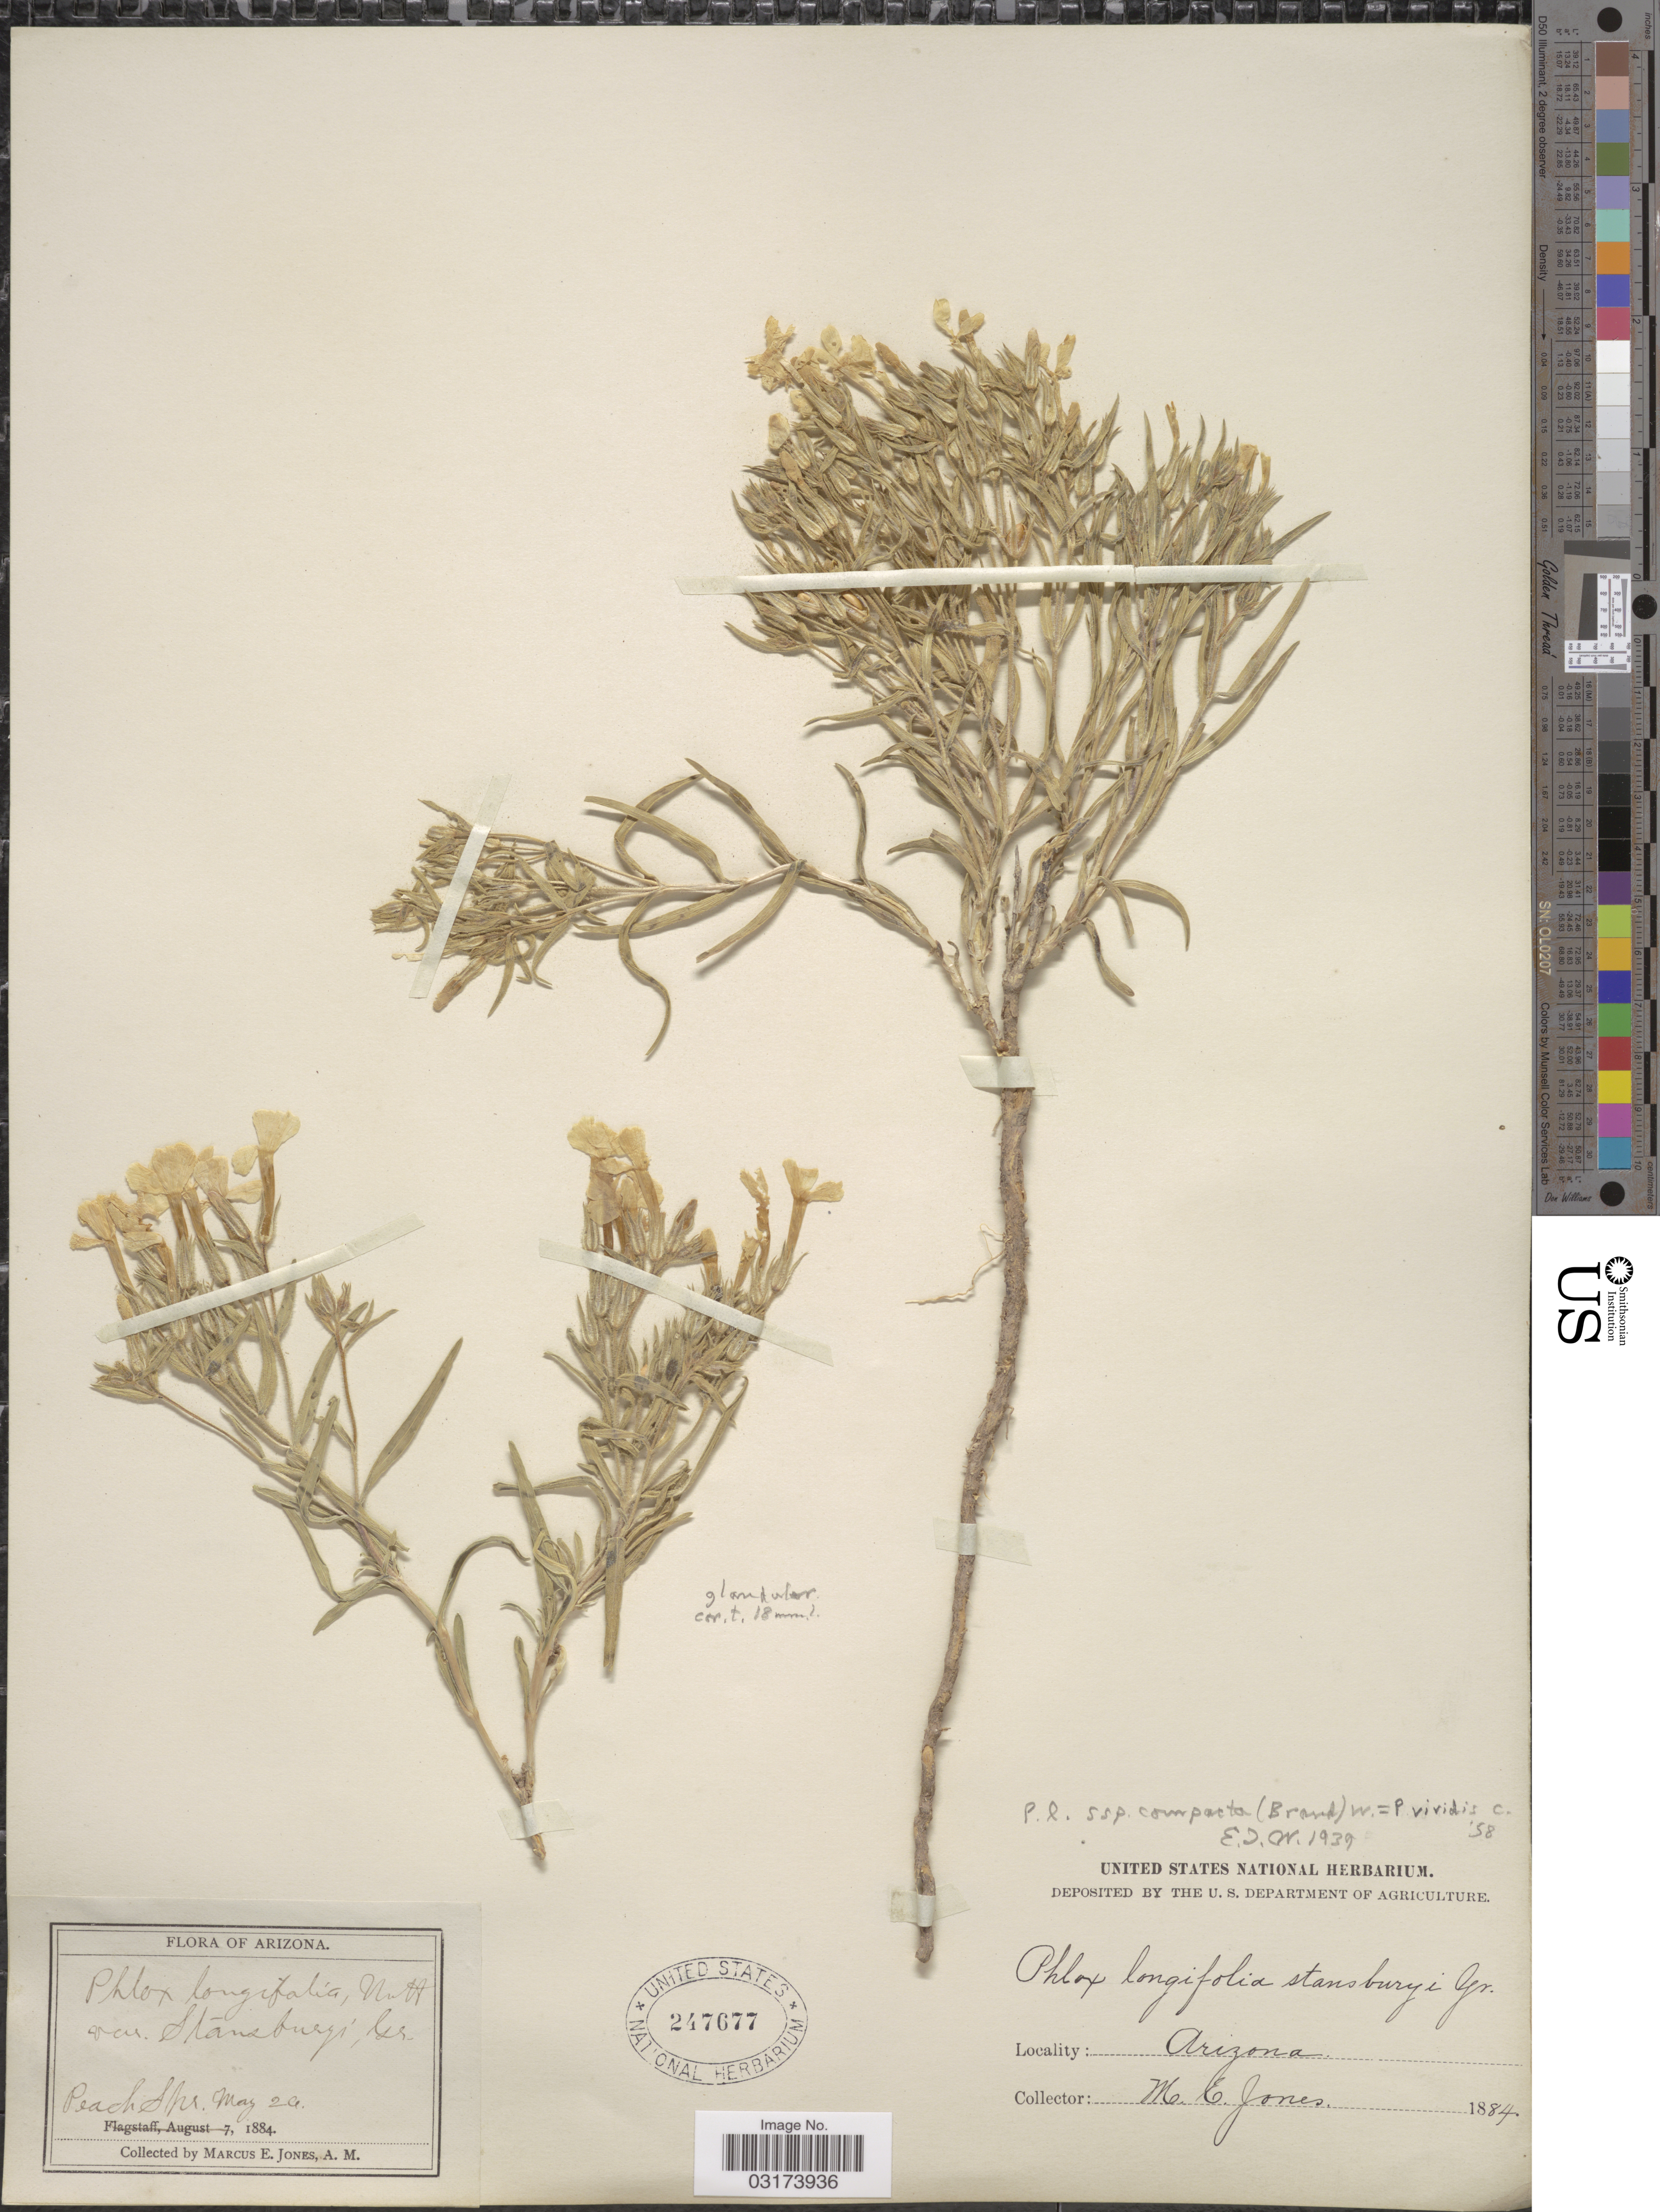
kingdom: Plantae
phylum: Tracheophyta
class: Magnoliopsida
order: Ericales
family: Polemoniaceae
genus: Phlox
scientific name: Phlox longifolia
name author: Nutt.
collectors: M. E. Jones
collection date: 1884-05-20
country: United States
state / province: Arizona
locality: Peach Spr.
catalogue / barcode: US 247677